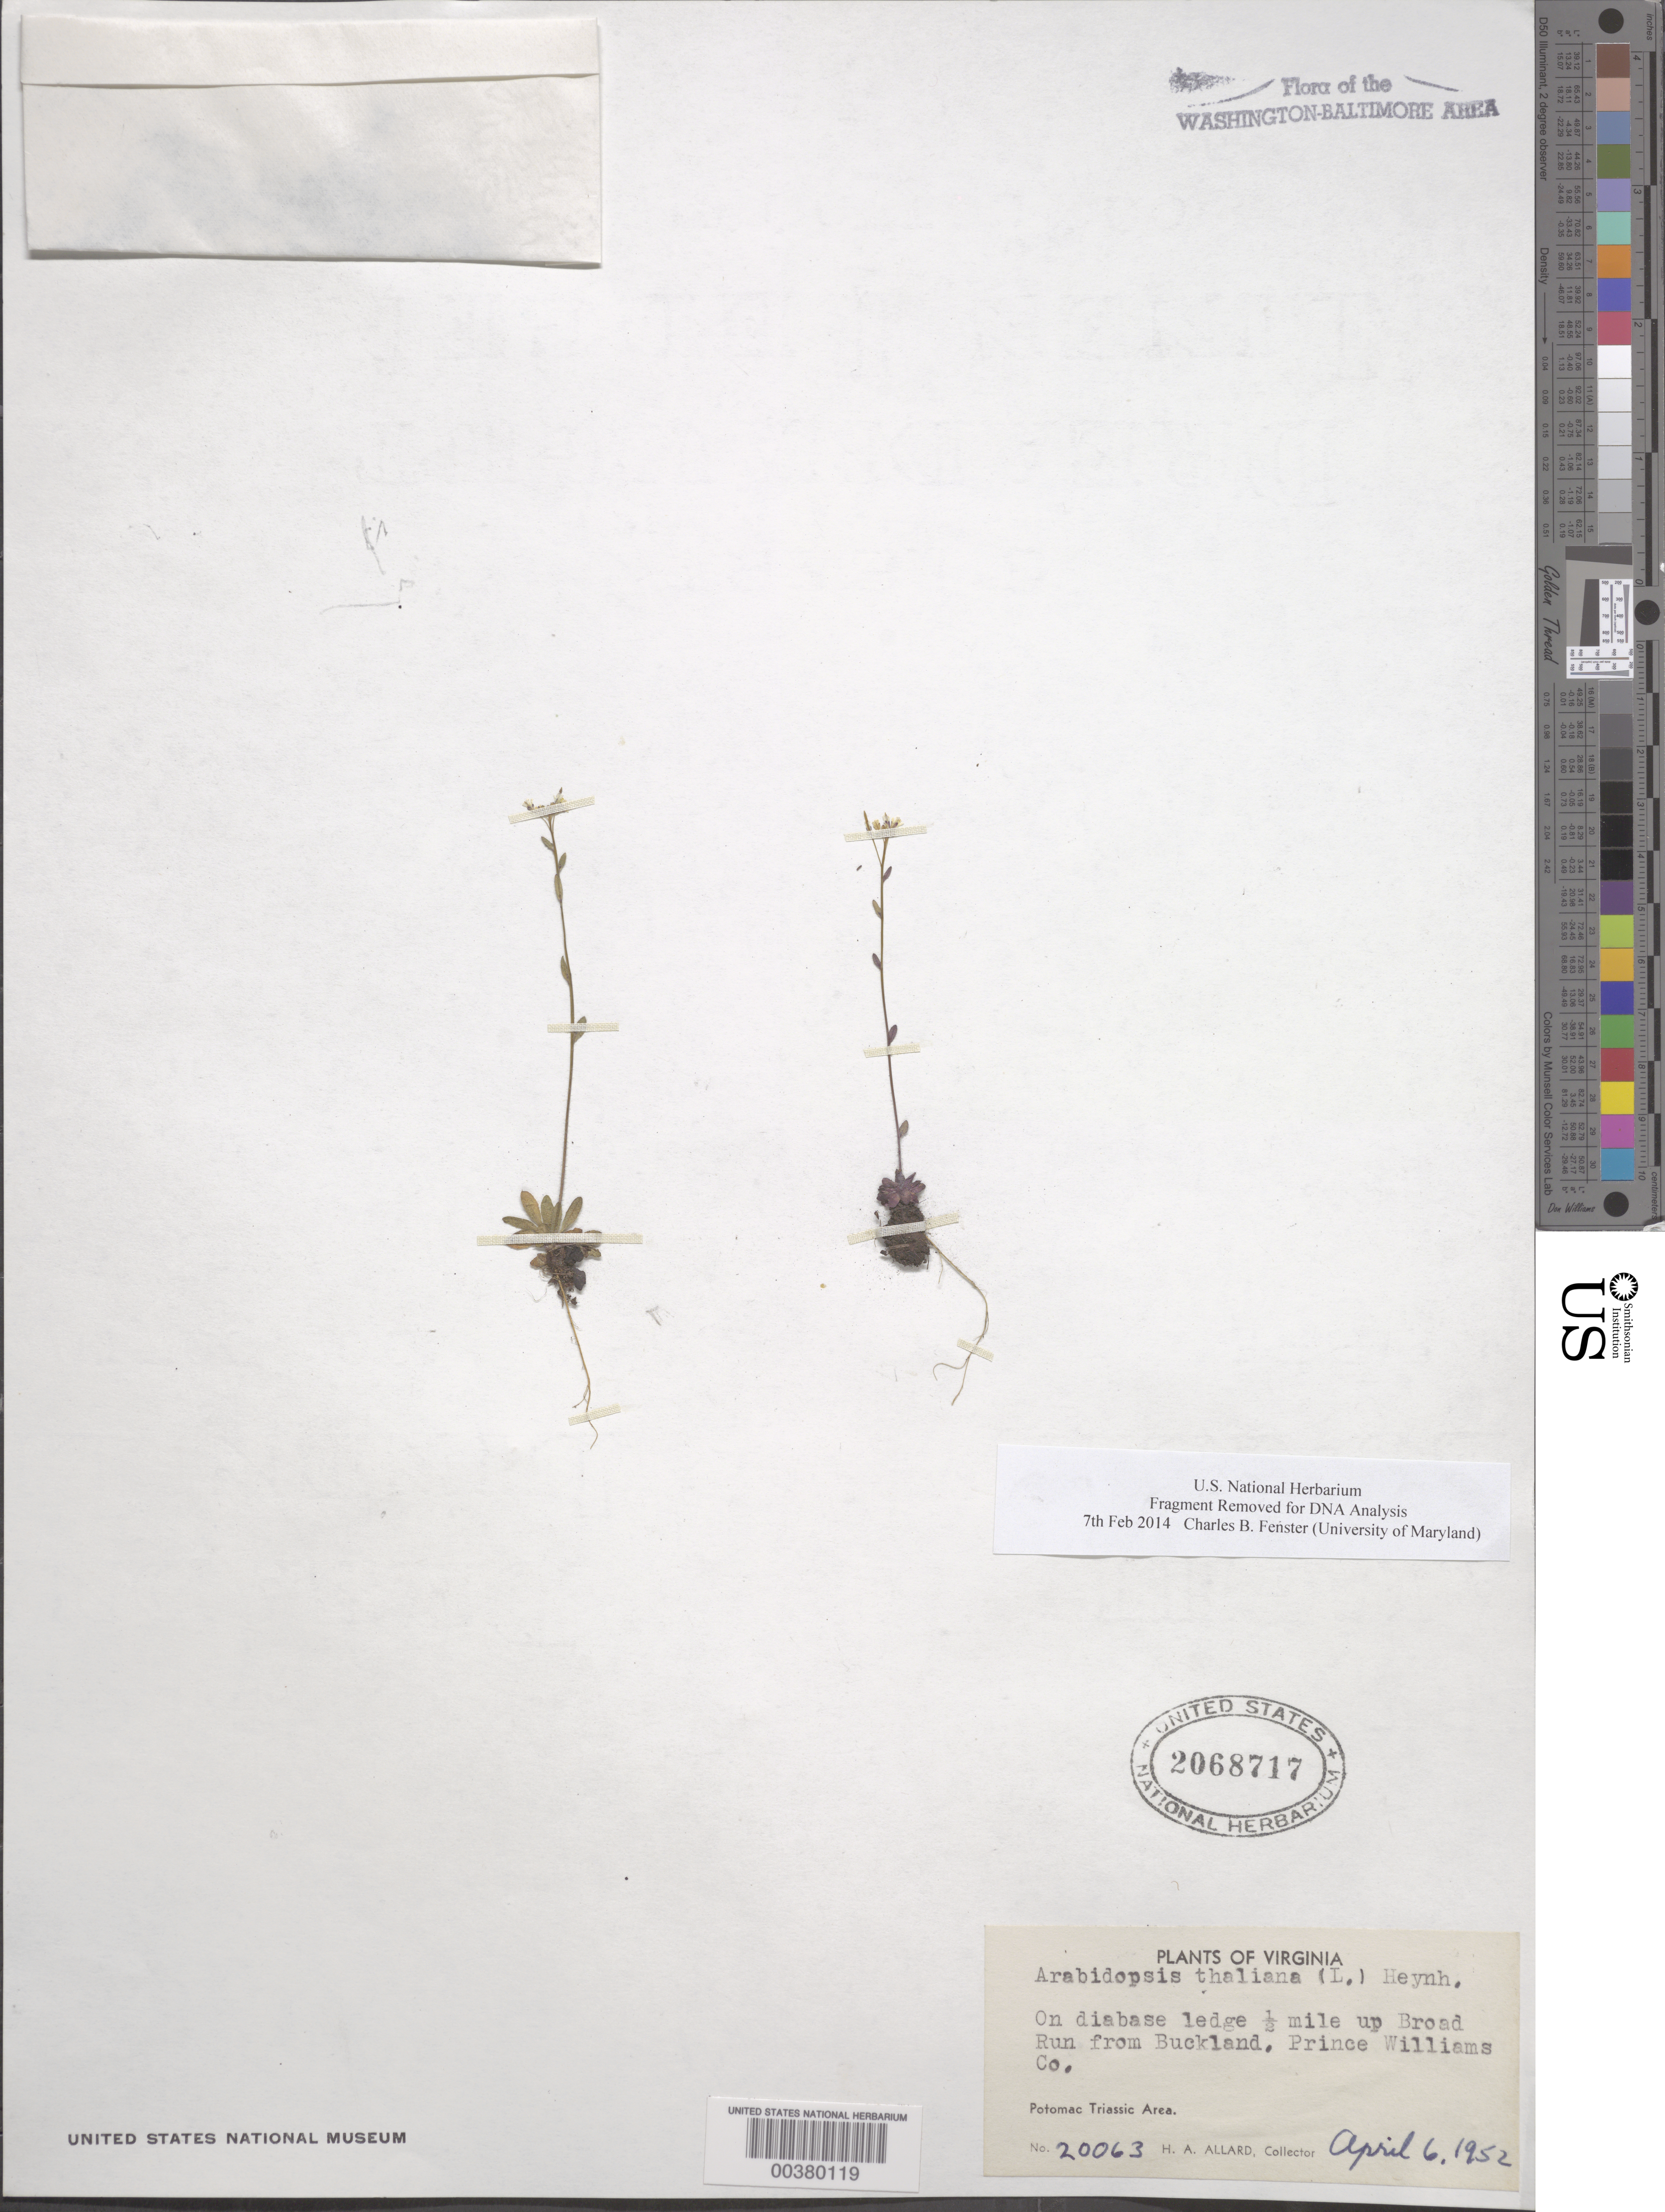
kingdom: Plantae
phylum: Tracheophyta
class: Magnoliopsida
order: Brassicales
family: Brassicaceae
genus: Arabidopsis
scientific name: Arabidopsis thaliana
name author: (L.) Heynh.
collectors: H. A. Allard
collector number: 20063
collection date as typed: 06 Apr 1952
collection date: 1952-04-06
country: United States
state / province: Virginia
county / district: Prince William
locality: Upstream from Buckland on Broad Run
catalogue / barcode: US 2068717